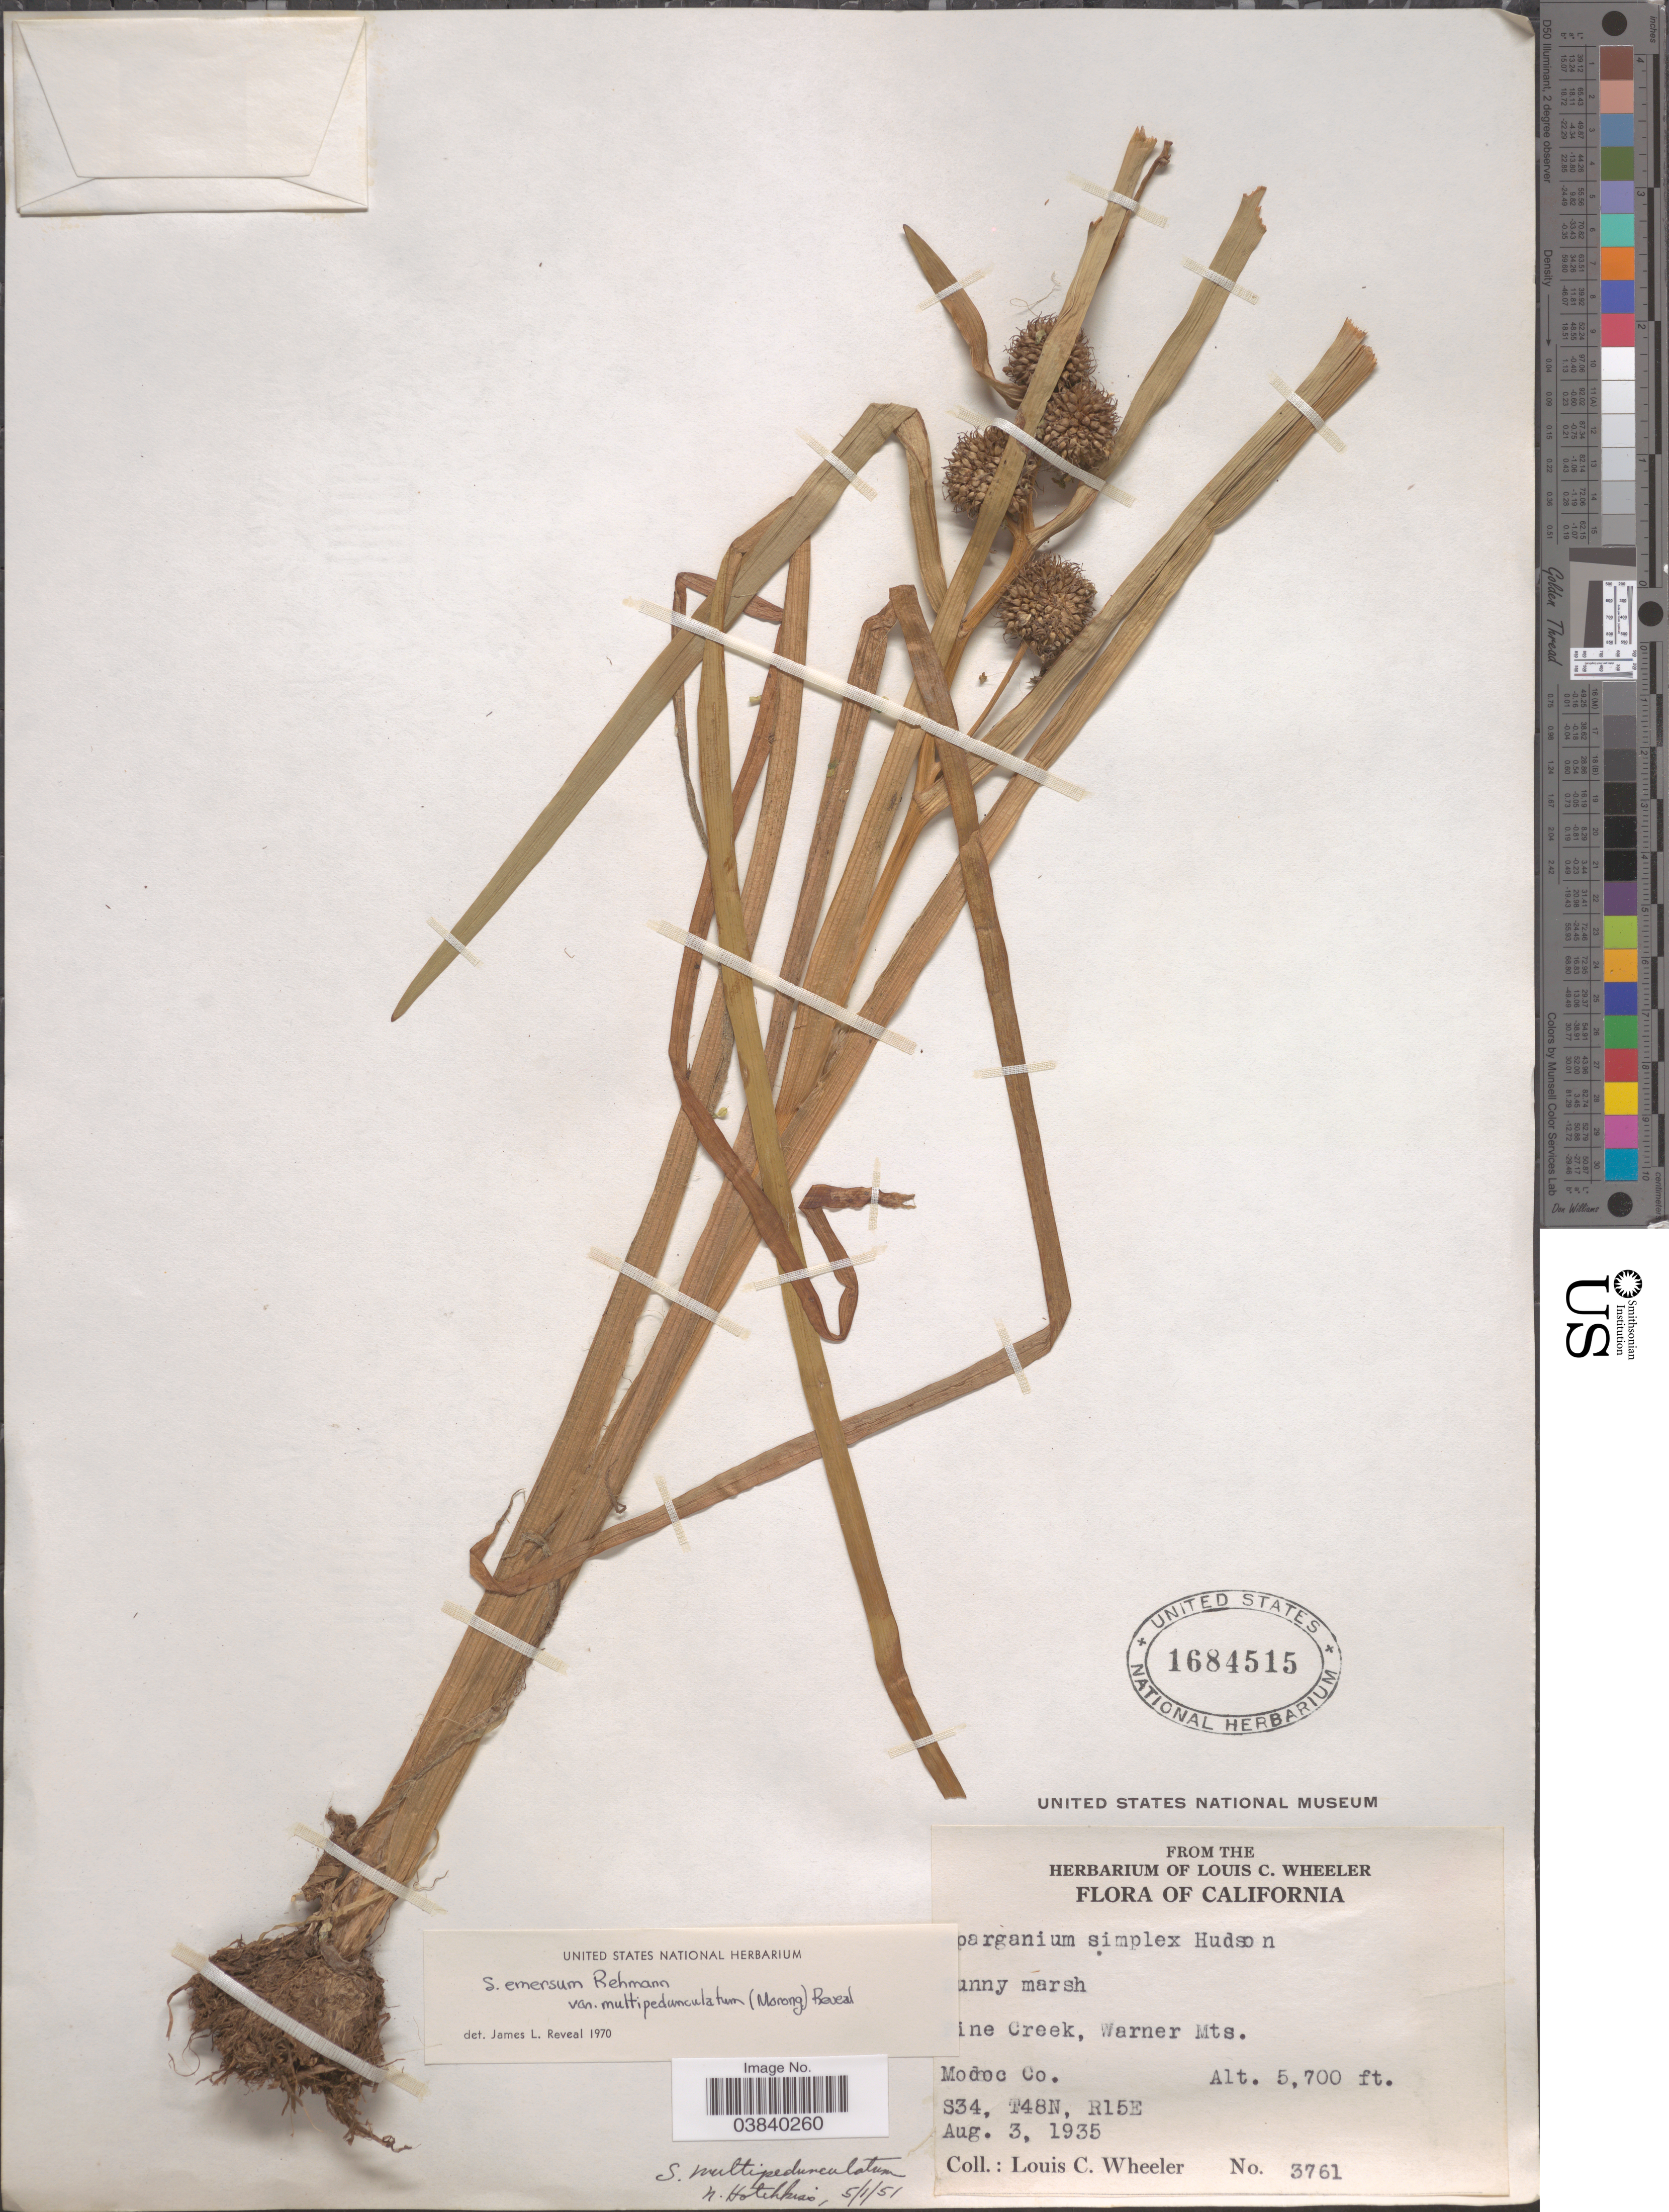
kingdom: Plantae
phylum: Tracheophyta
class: Liliopsida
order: Poales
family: Typhaceae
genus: Sparganium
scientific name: Sparganium emersum var. multipedunculatum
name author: (Morong) Reveal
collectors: L. C. Wheeler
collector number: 3761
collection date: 1935-08-03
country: United States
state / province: California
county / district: Modoc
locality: Pine Creek, Warner Mts. Modoc Co. S34, T48N, R15E.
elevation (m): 1737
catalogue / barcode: US 1684515